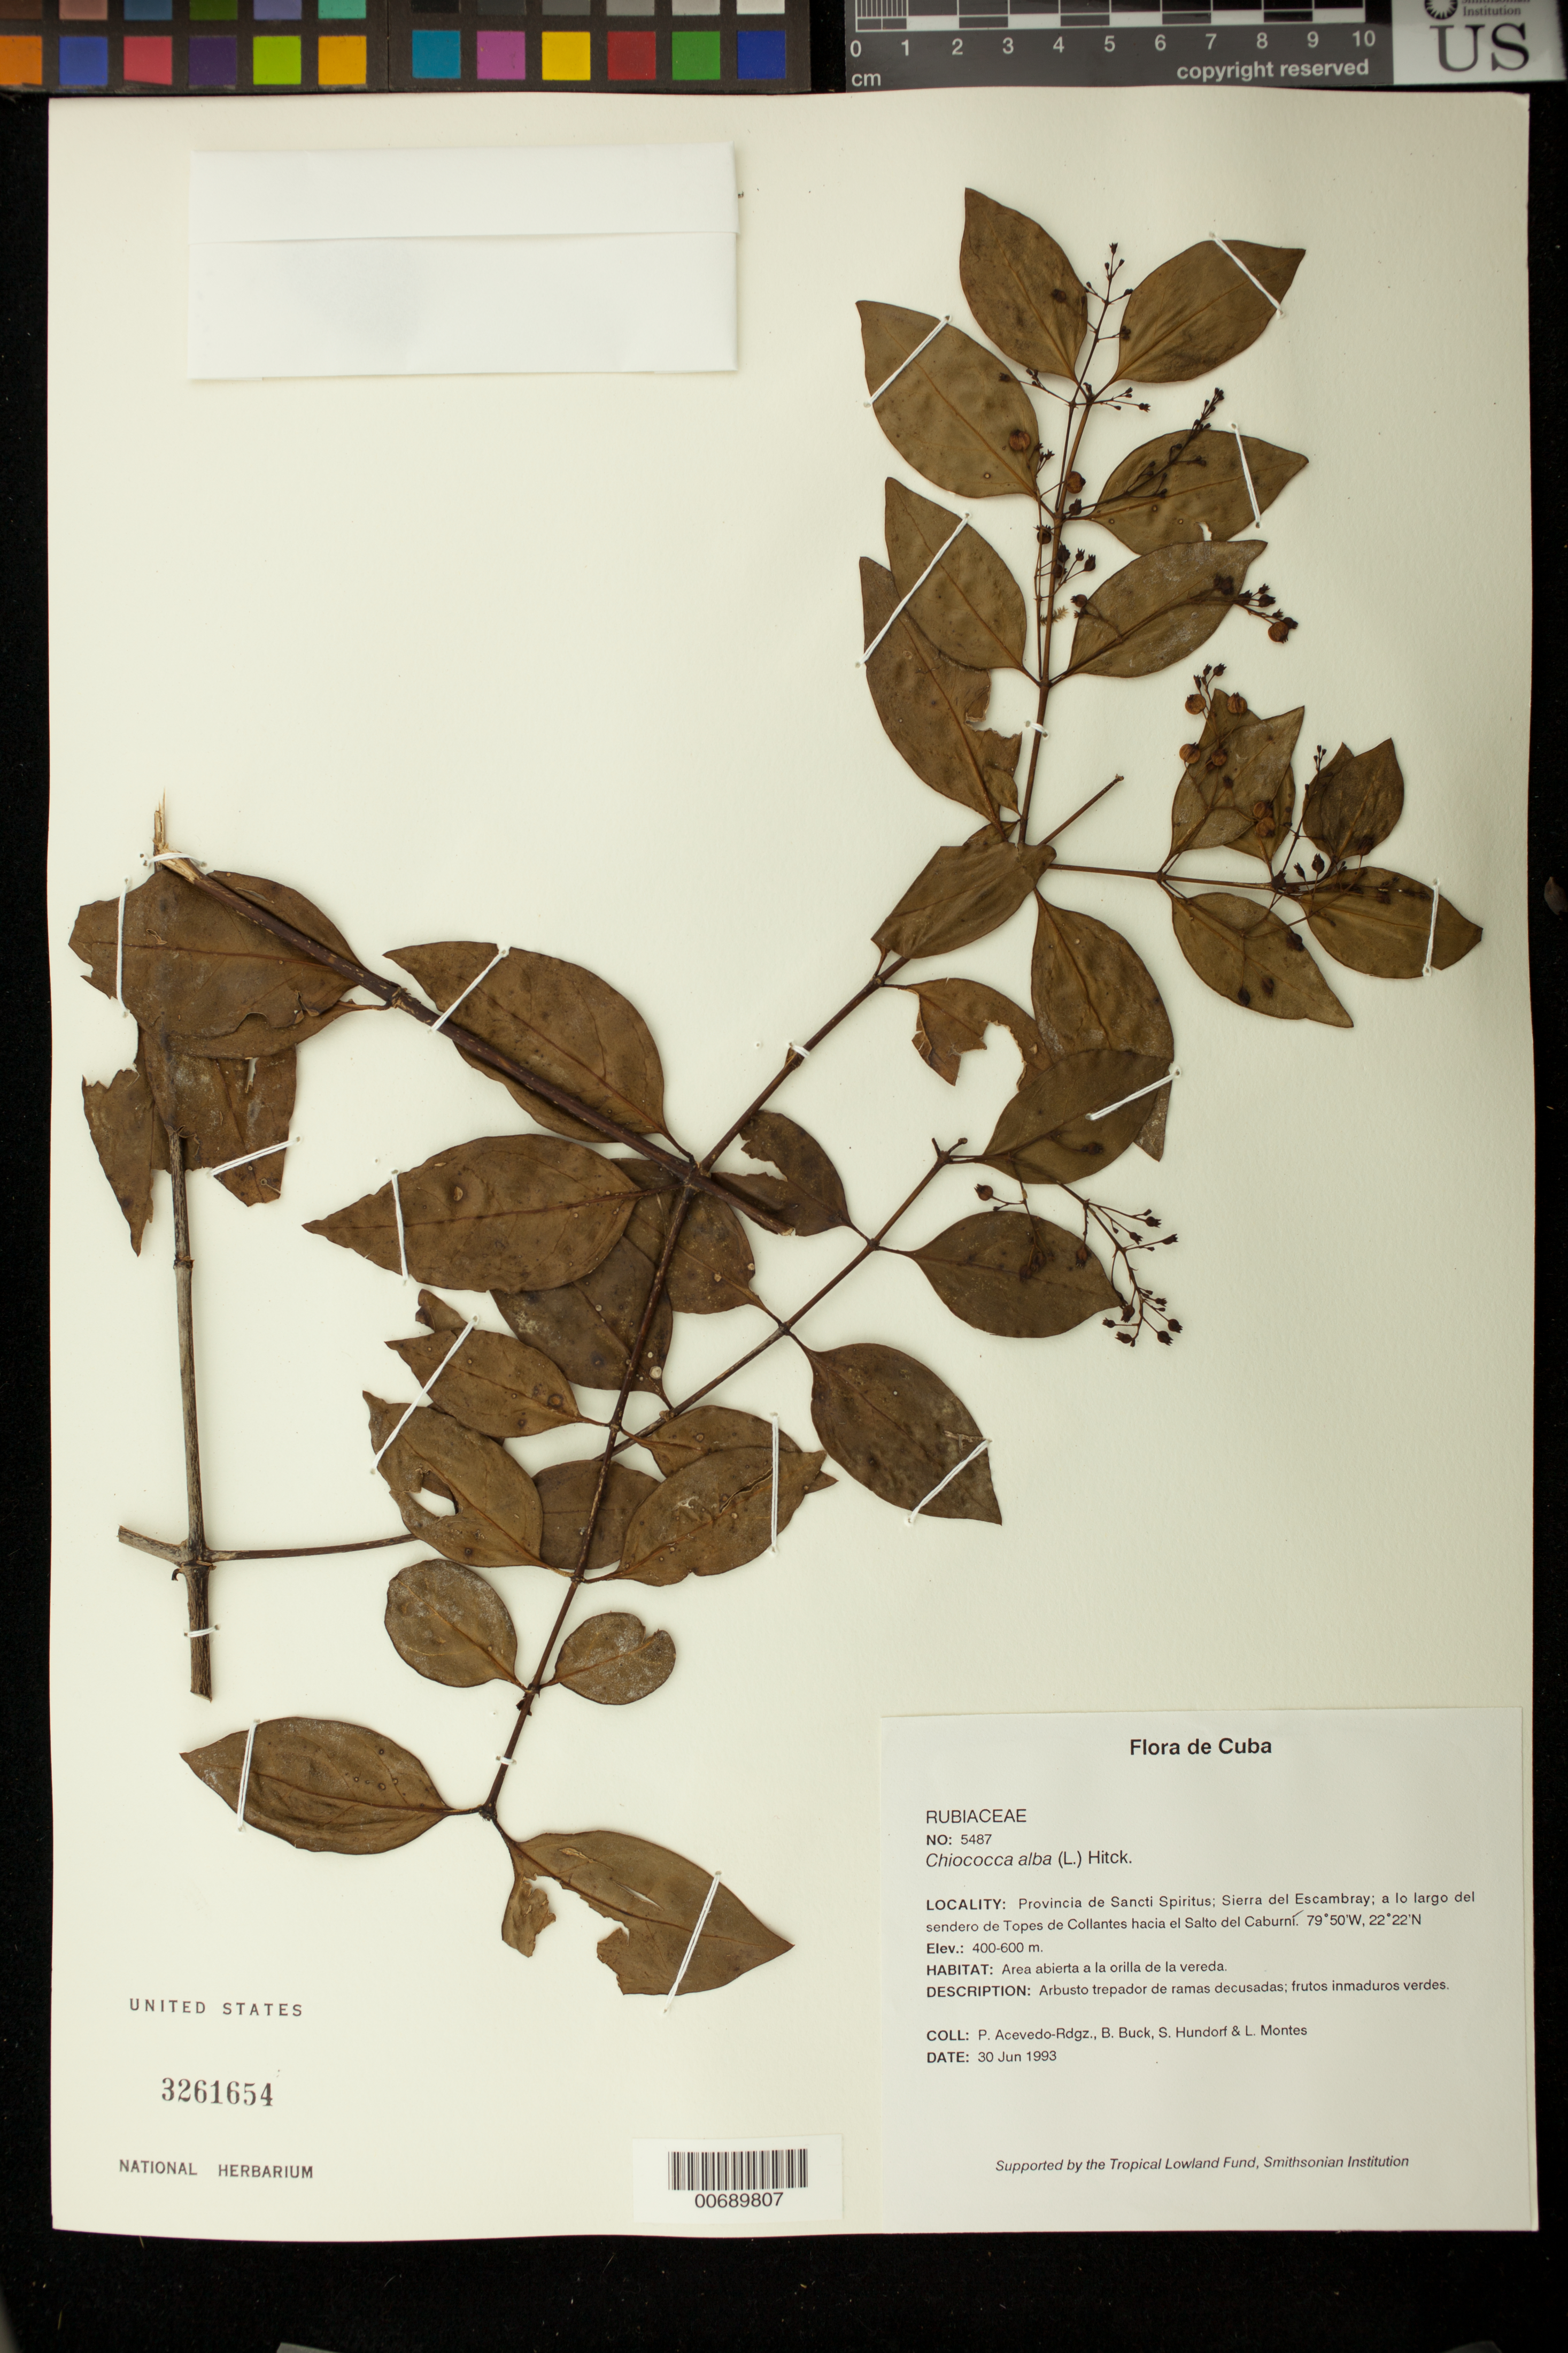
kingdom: Plantae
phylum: Tracheophyta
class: Magnoliopsida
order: Gentianales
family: Rubiaceae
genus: Chiococca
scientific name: Chiococca alba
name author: (L.) Hitchc.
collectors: P. Acevedo-Rodr., B. Buck, S. Hundorf & L. Montes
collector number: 5487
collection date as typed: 30 Jun 1993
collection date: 1993-06-30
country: Cuba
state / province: Sancti Spiritus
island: Cuba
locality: Sierra del Escambray; a lo largo del sendero de Topes de Collantes hacia el Salto del Caburni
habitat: Area abierta a la orilla de la vereda.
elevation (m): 400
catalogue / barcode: US 3261654